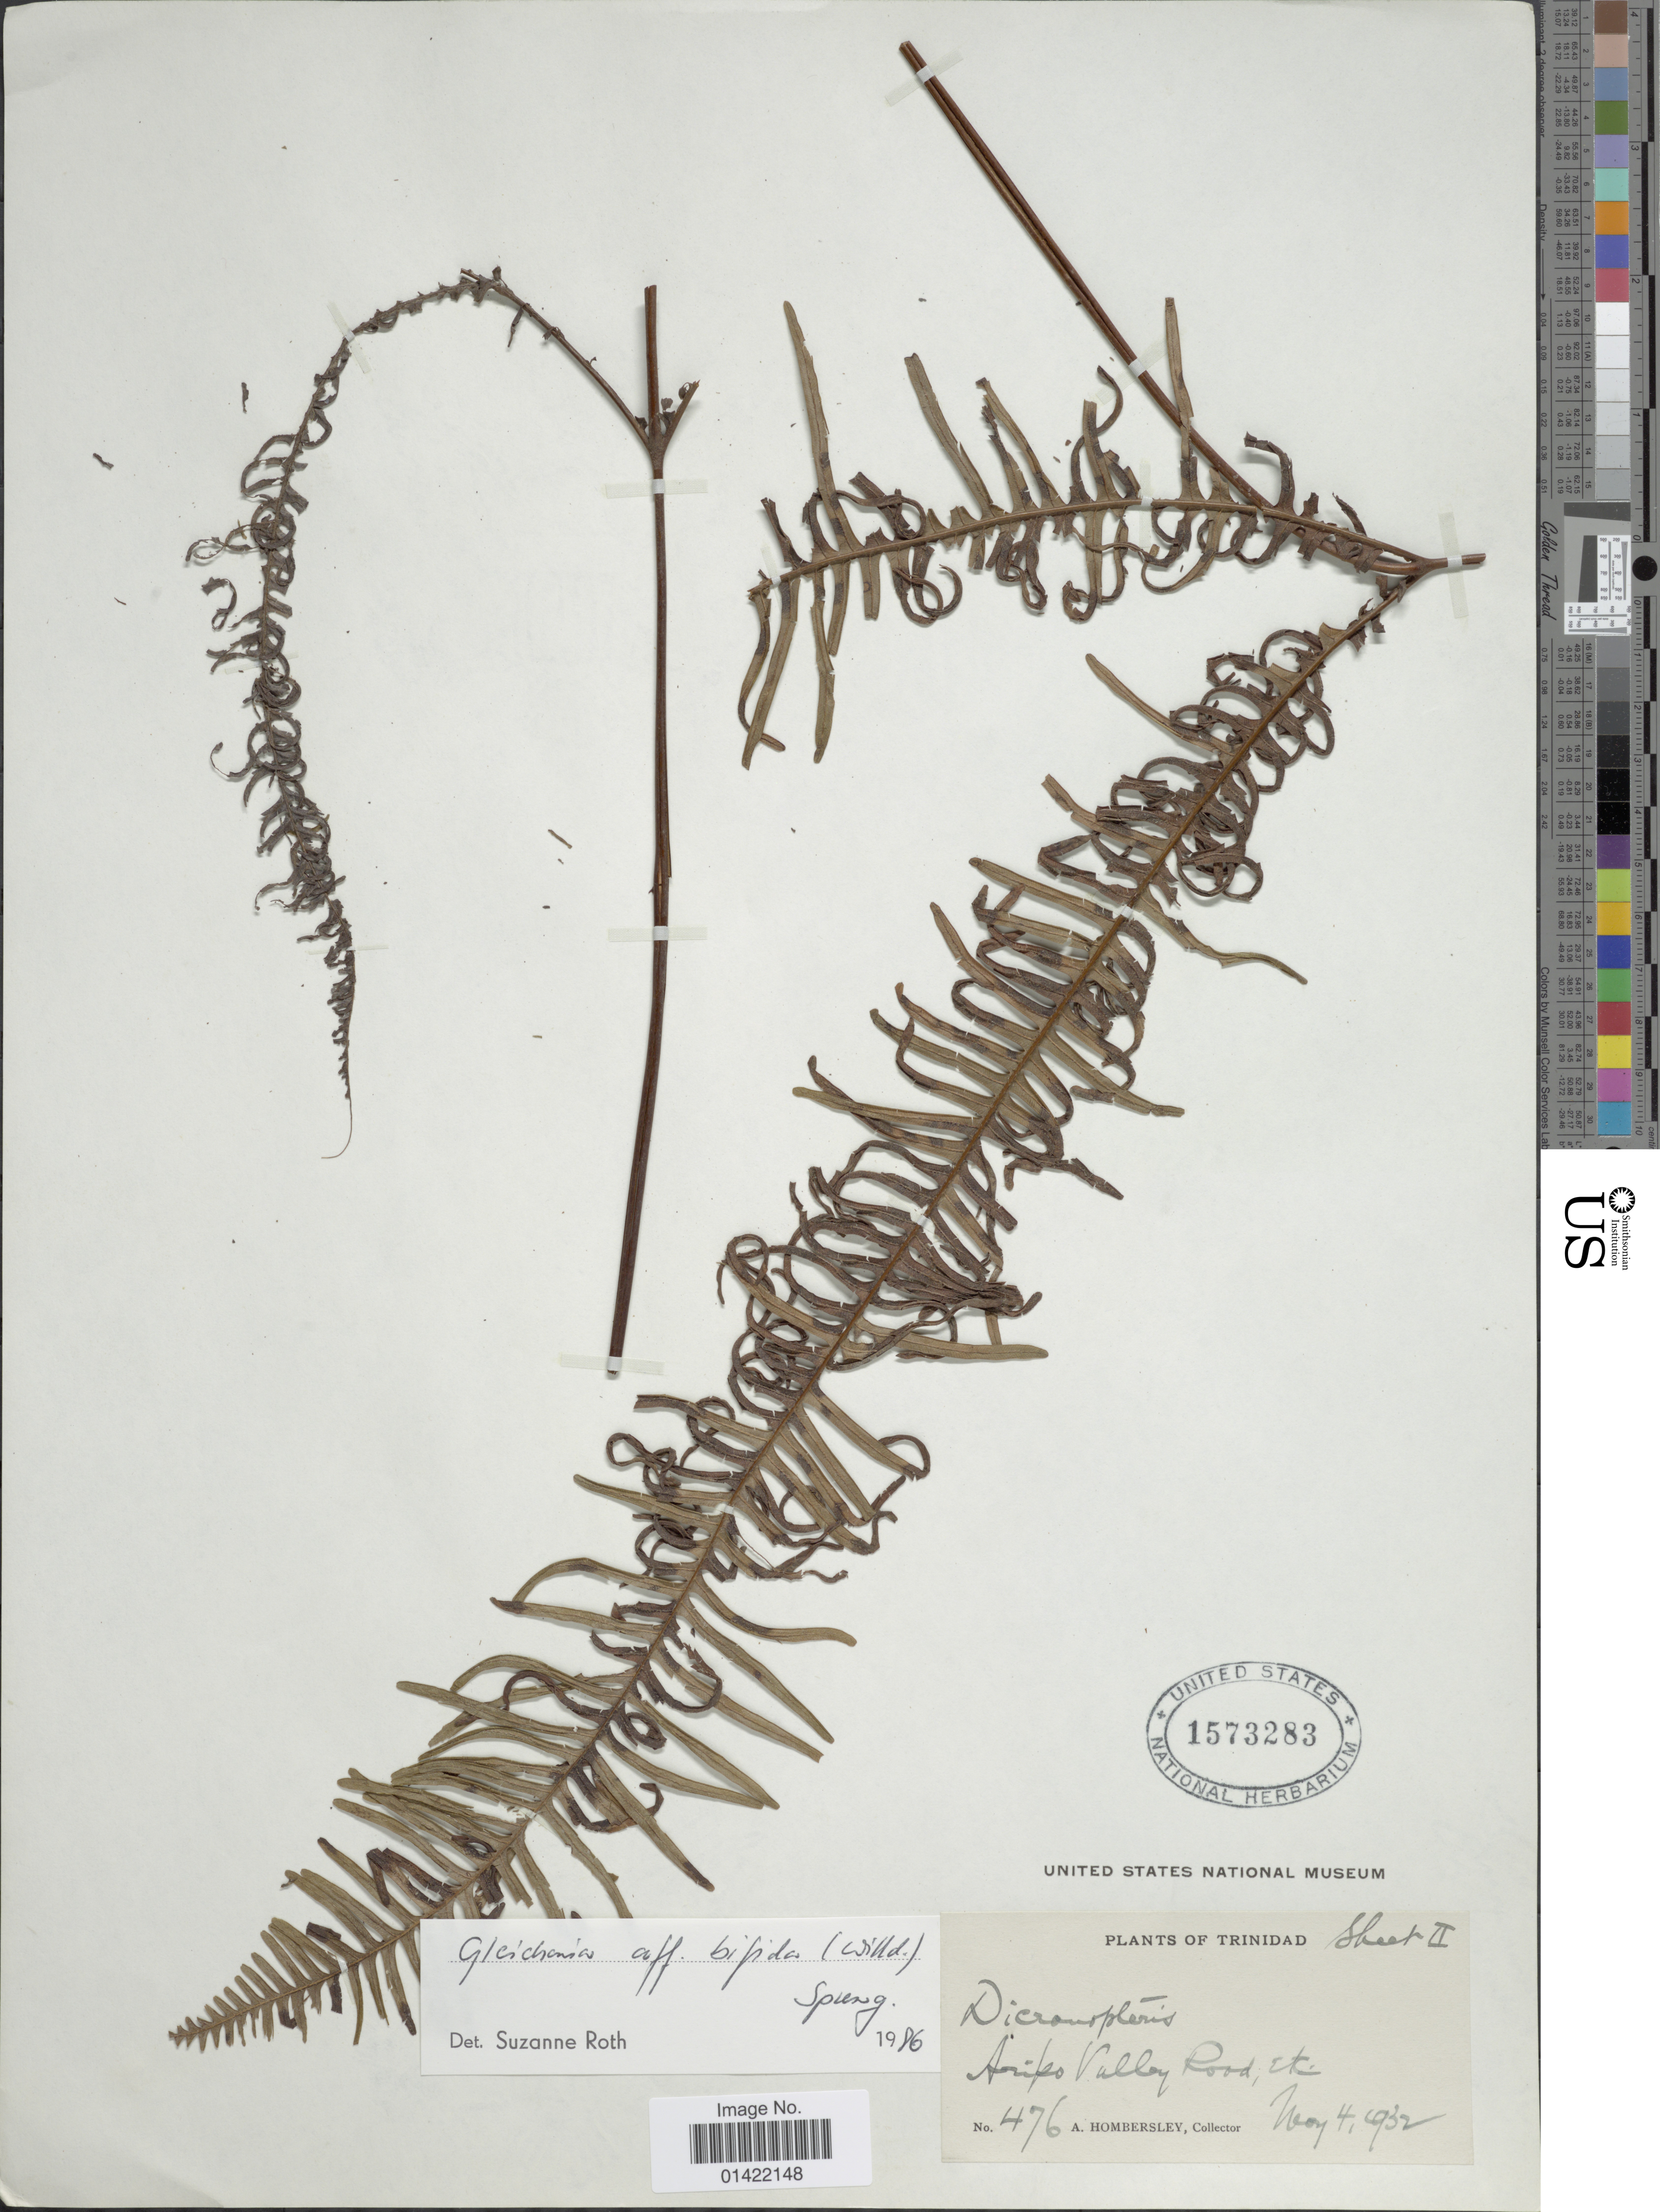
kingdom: Plantae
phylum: Tracheophyta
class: Polypodiopsida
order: Gleicheniales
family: Gleicheniaceae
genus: Sticherus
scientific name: Sticherus bifidus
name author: (Willd.) Ching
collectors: A. Hombersley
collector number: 476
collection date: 1932-05-04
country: Trinidad and Tobago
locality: Trinidad. Aripo Valley Road, etc.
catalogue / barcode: US 1573283